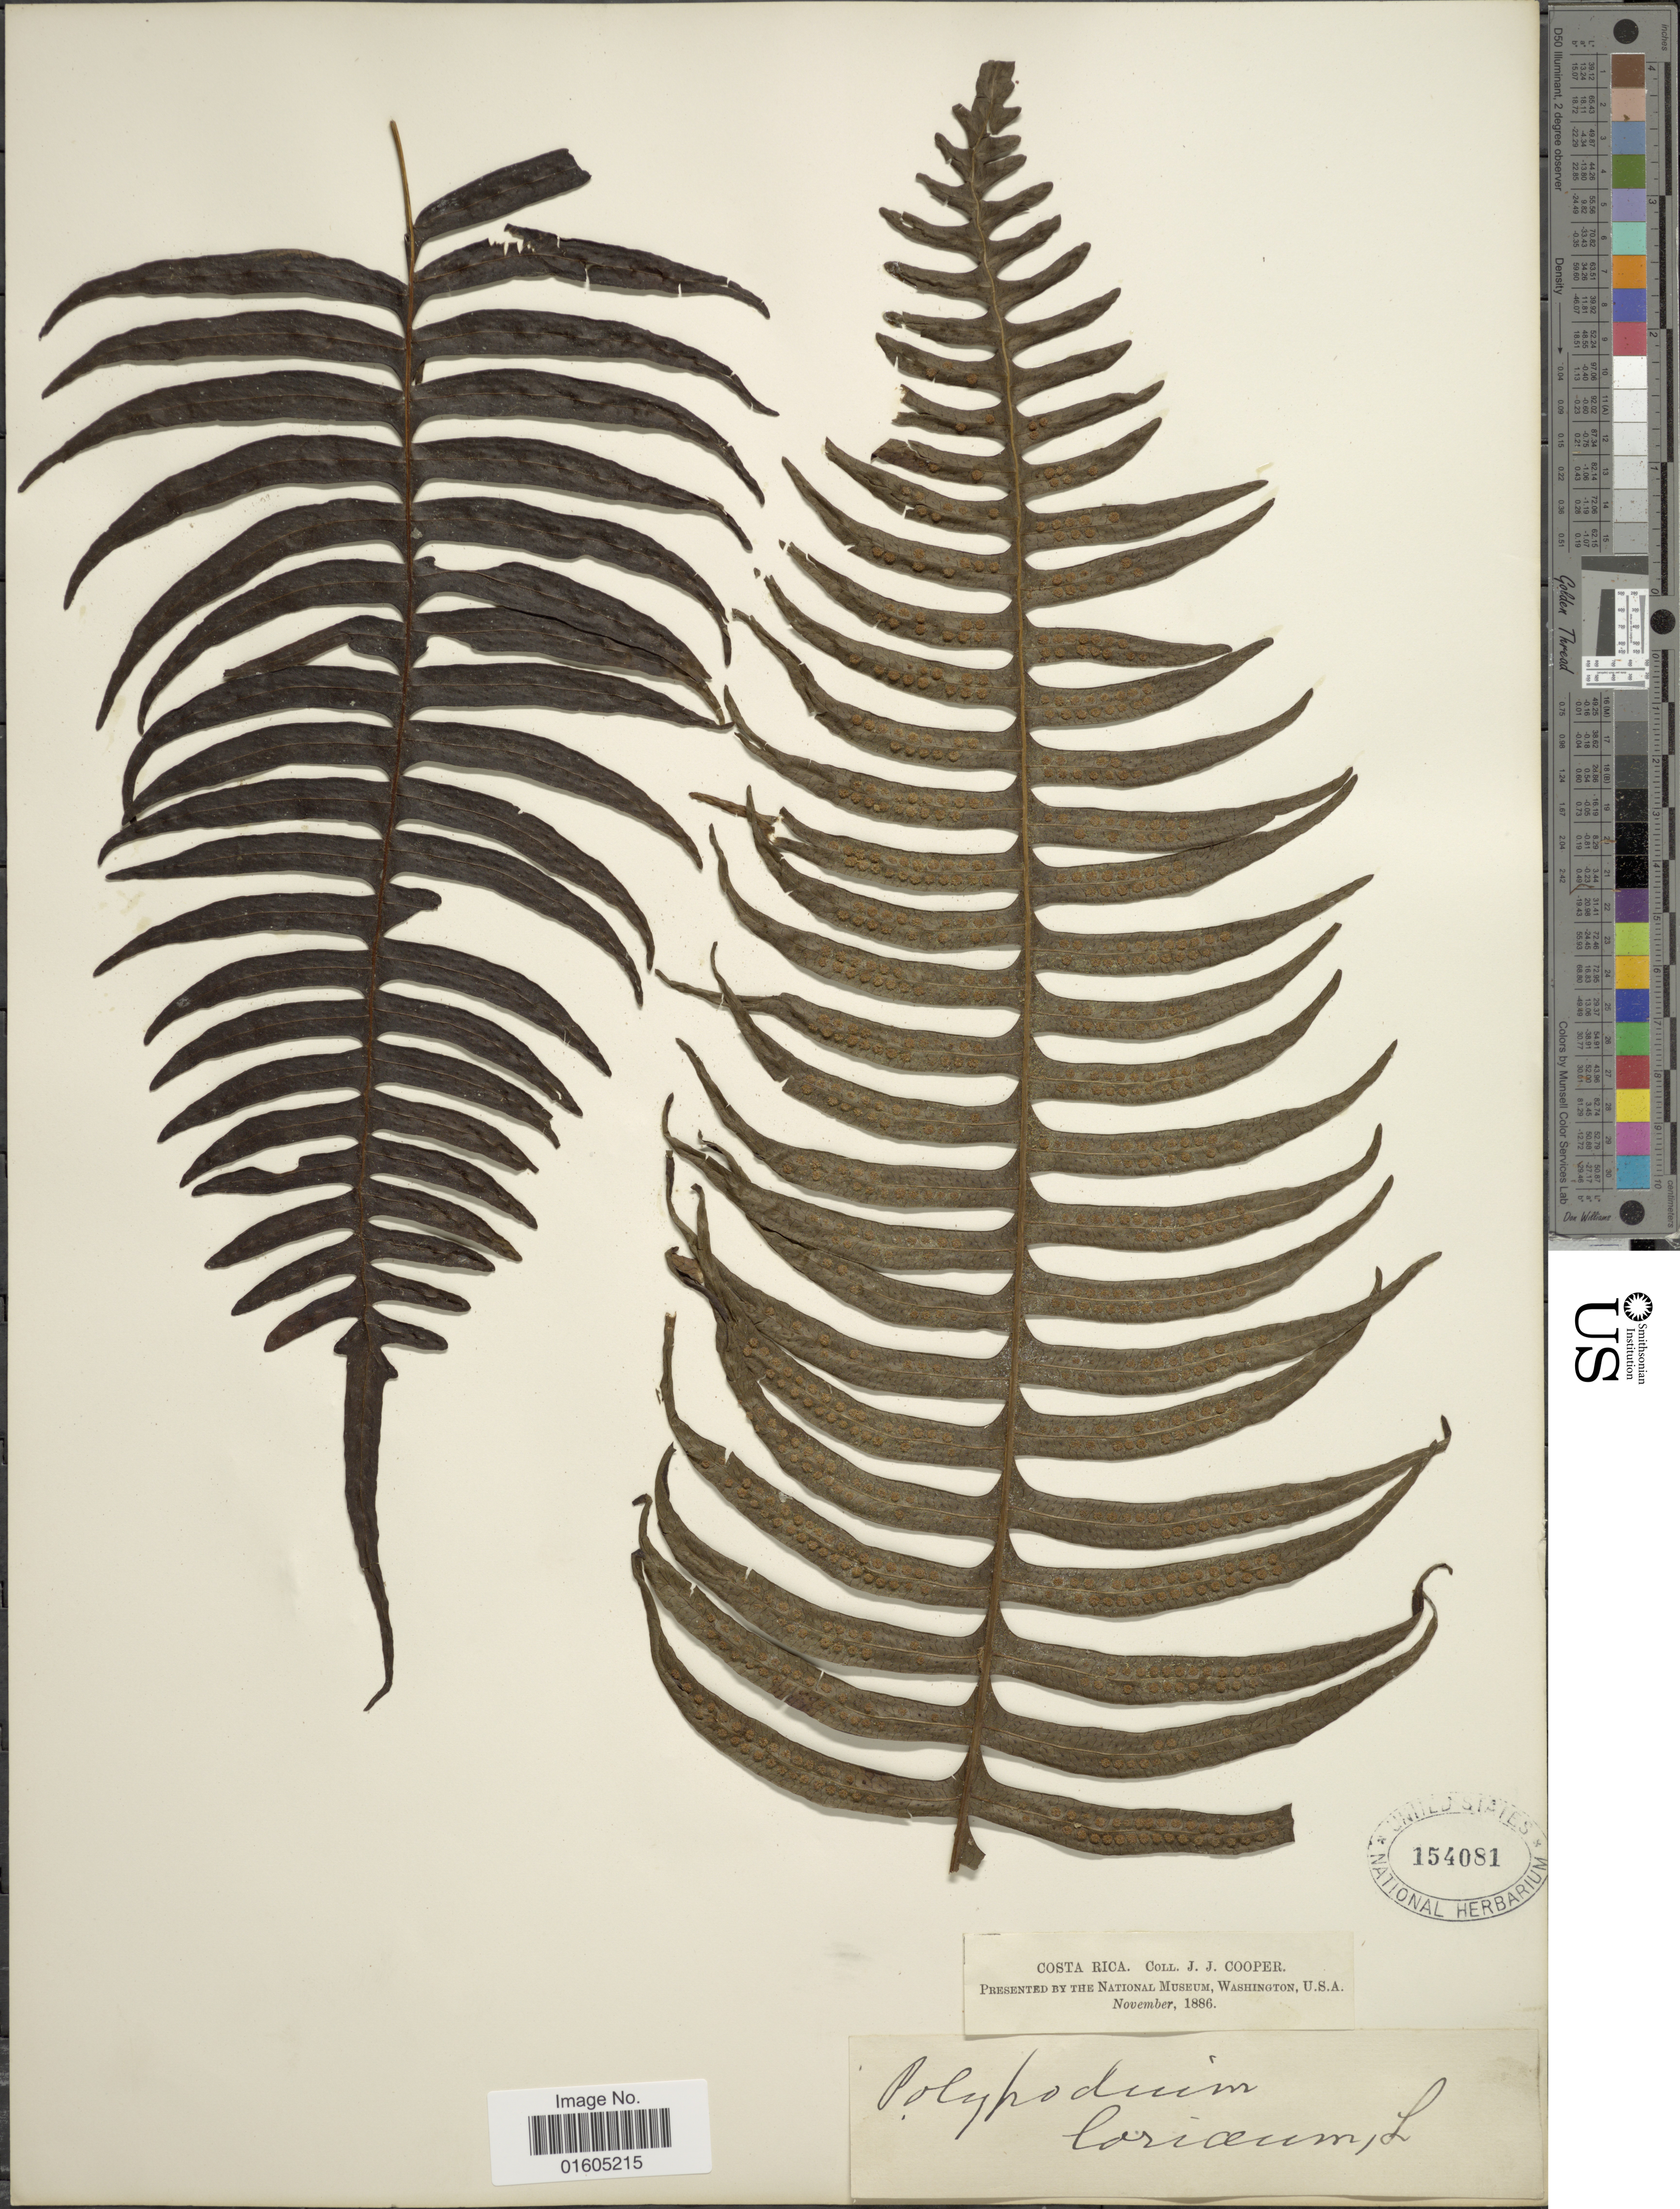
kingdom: Plantae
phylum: Tracheophyta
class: Polypodiopsida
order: Polypodiales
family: Polypodiaceae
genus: Serpocaulon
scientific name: Serpocaulon loriceum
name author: (L.) A.R. Sm.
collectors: J. J. Cooper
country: Costa Rica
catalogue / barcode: US 154081